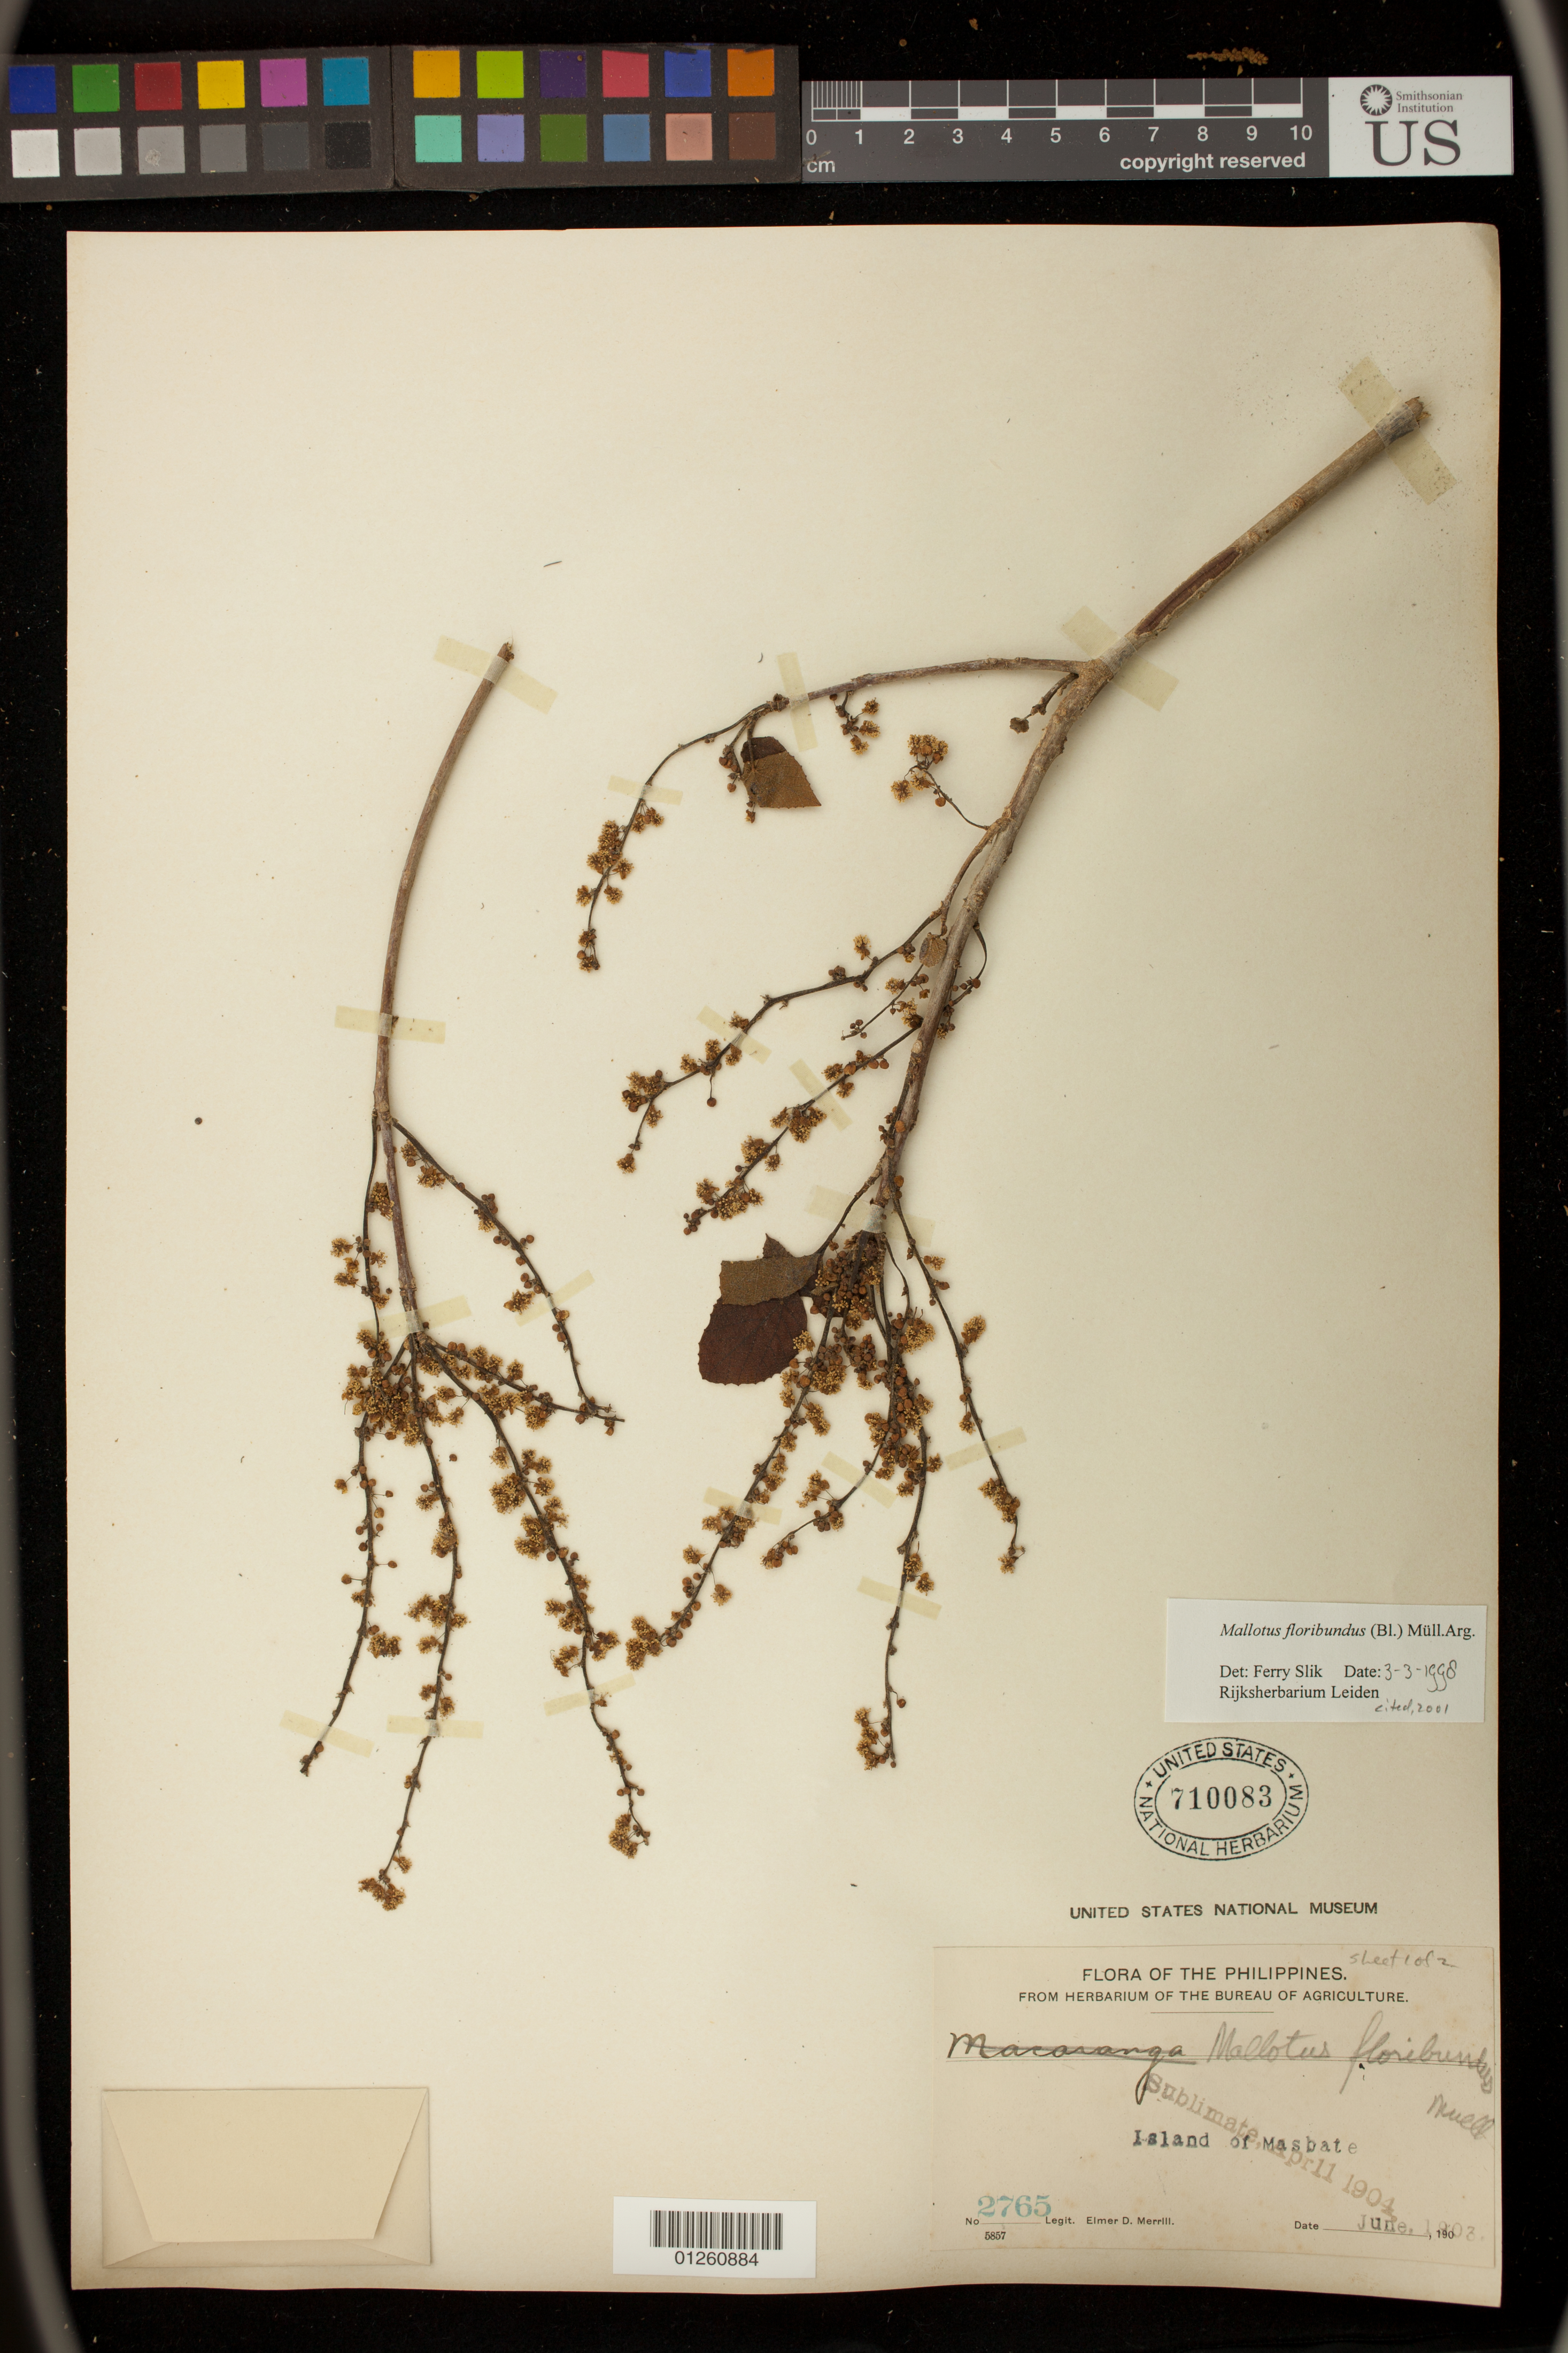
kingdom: Plantae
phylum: Tracheophyta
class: Magnoliopsida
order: Malpighiales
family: Euphorbiaceae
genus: Mallotus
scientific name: Mallotus floribundus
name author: (Blume) Müll. Arg.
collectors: E. D. Merrill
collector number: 2765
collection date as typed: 1903-06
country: Philippines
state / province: Bicol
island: Masbate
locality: Island of Masbate.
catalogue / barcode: US 710083